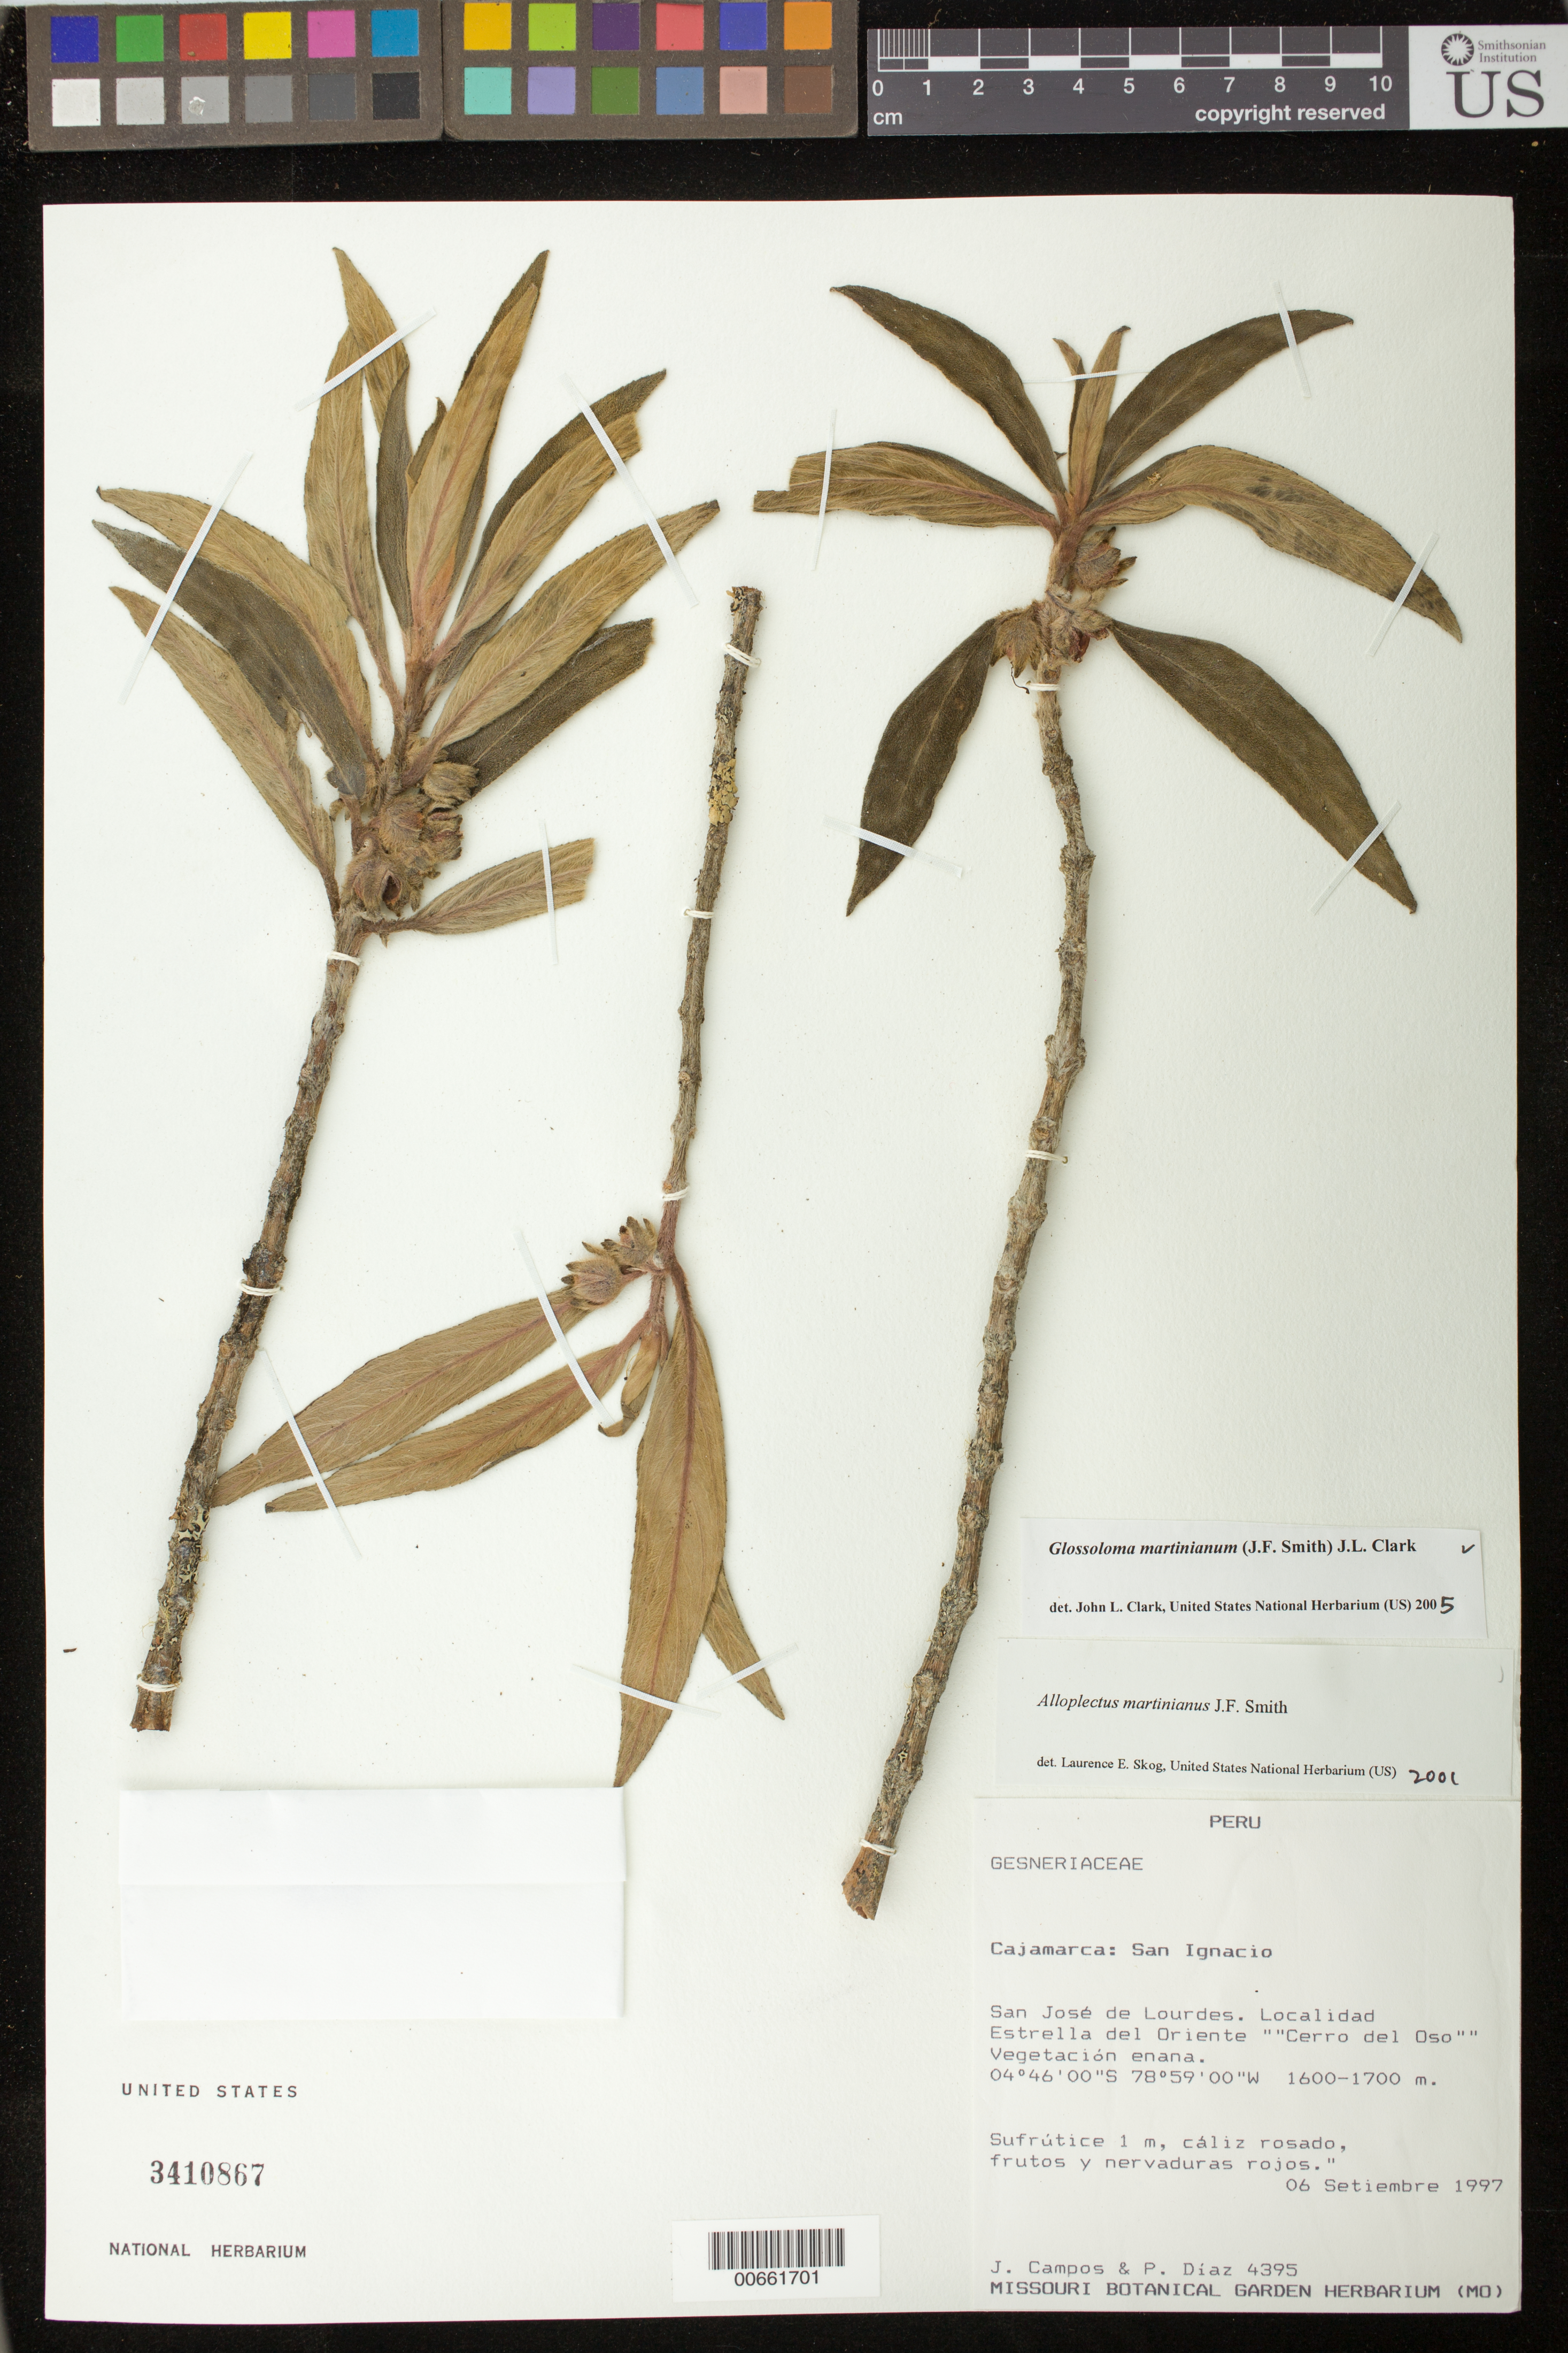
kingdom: Plantae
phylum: Tracheophyta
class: Magnoliopsida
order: Lamiales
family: Gesneriaceae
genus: Glossoloma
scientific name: Glossoloma martinianum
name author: (J.F. Sm.) J.L. Clark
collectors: J. Campos & W. Díaz P.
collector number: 4395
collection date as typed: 06 Sep 1997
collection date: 1997-09-06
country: Peru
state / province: Cajamarca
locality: Prov. San Ignacio, San José de Lourdes, localidad Estrella del Oriente "Cerro del Oso"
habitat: Vegetación enana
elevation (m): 1600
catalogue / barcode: US 3410867